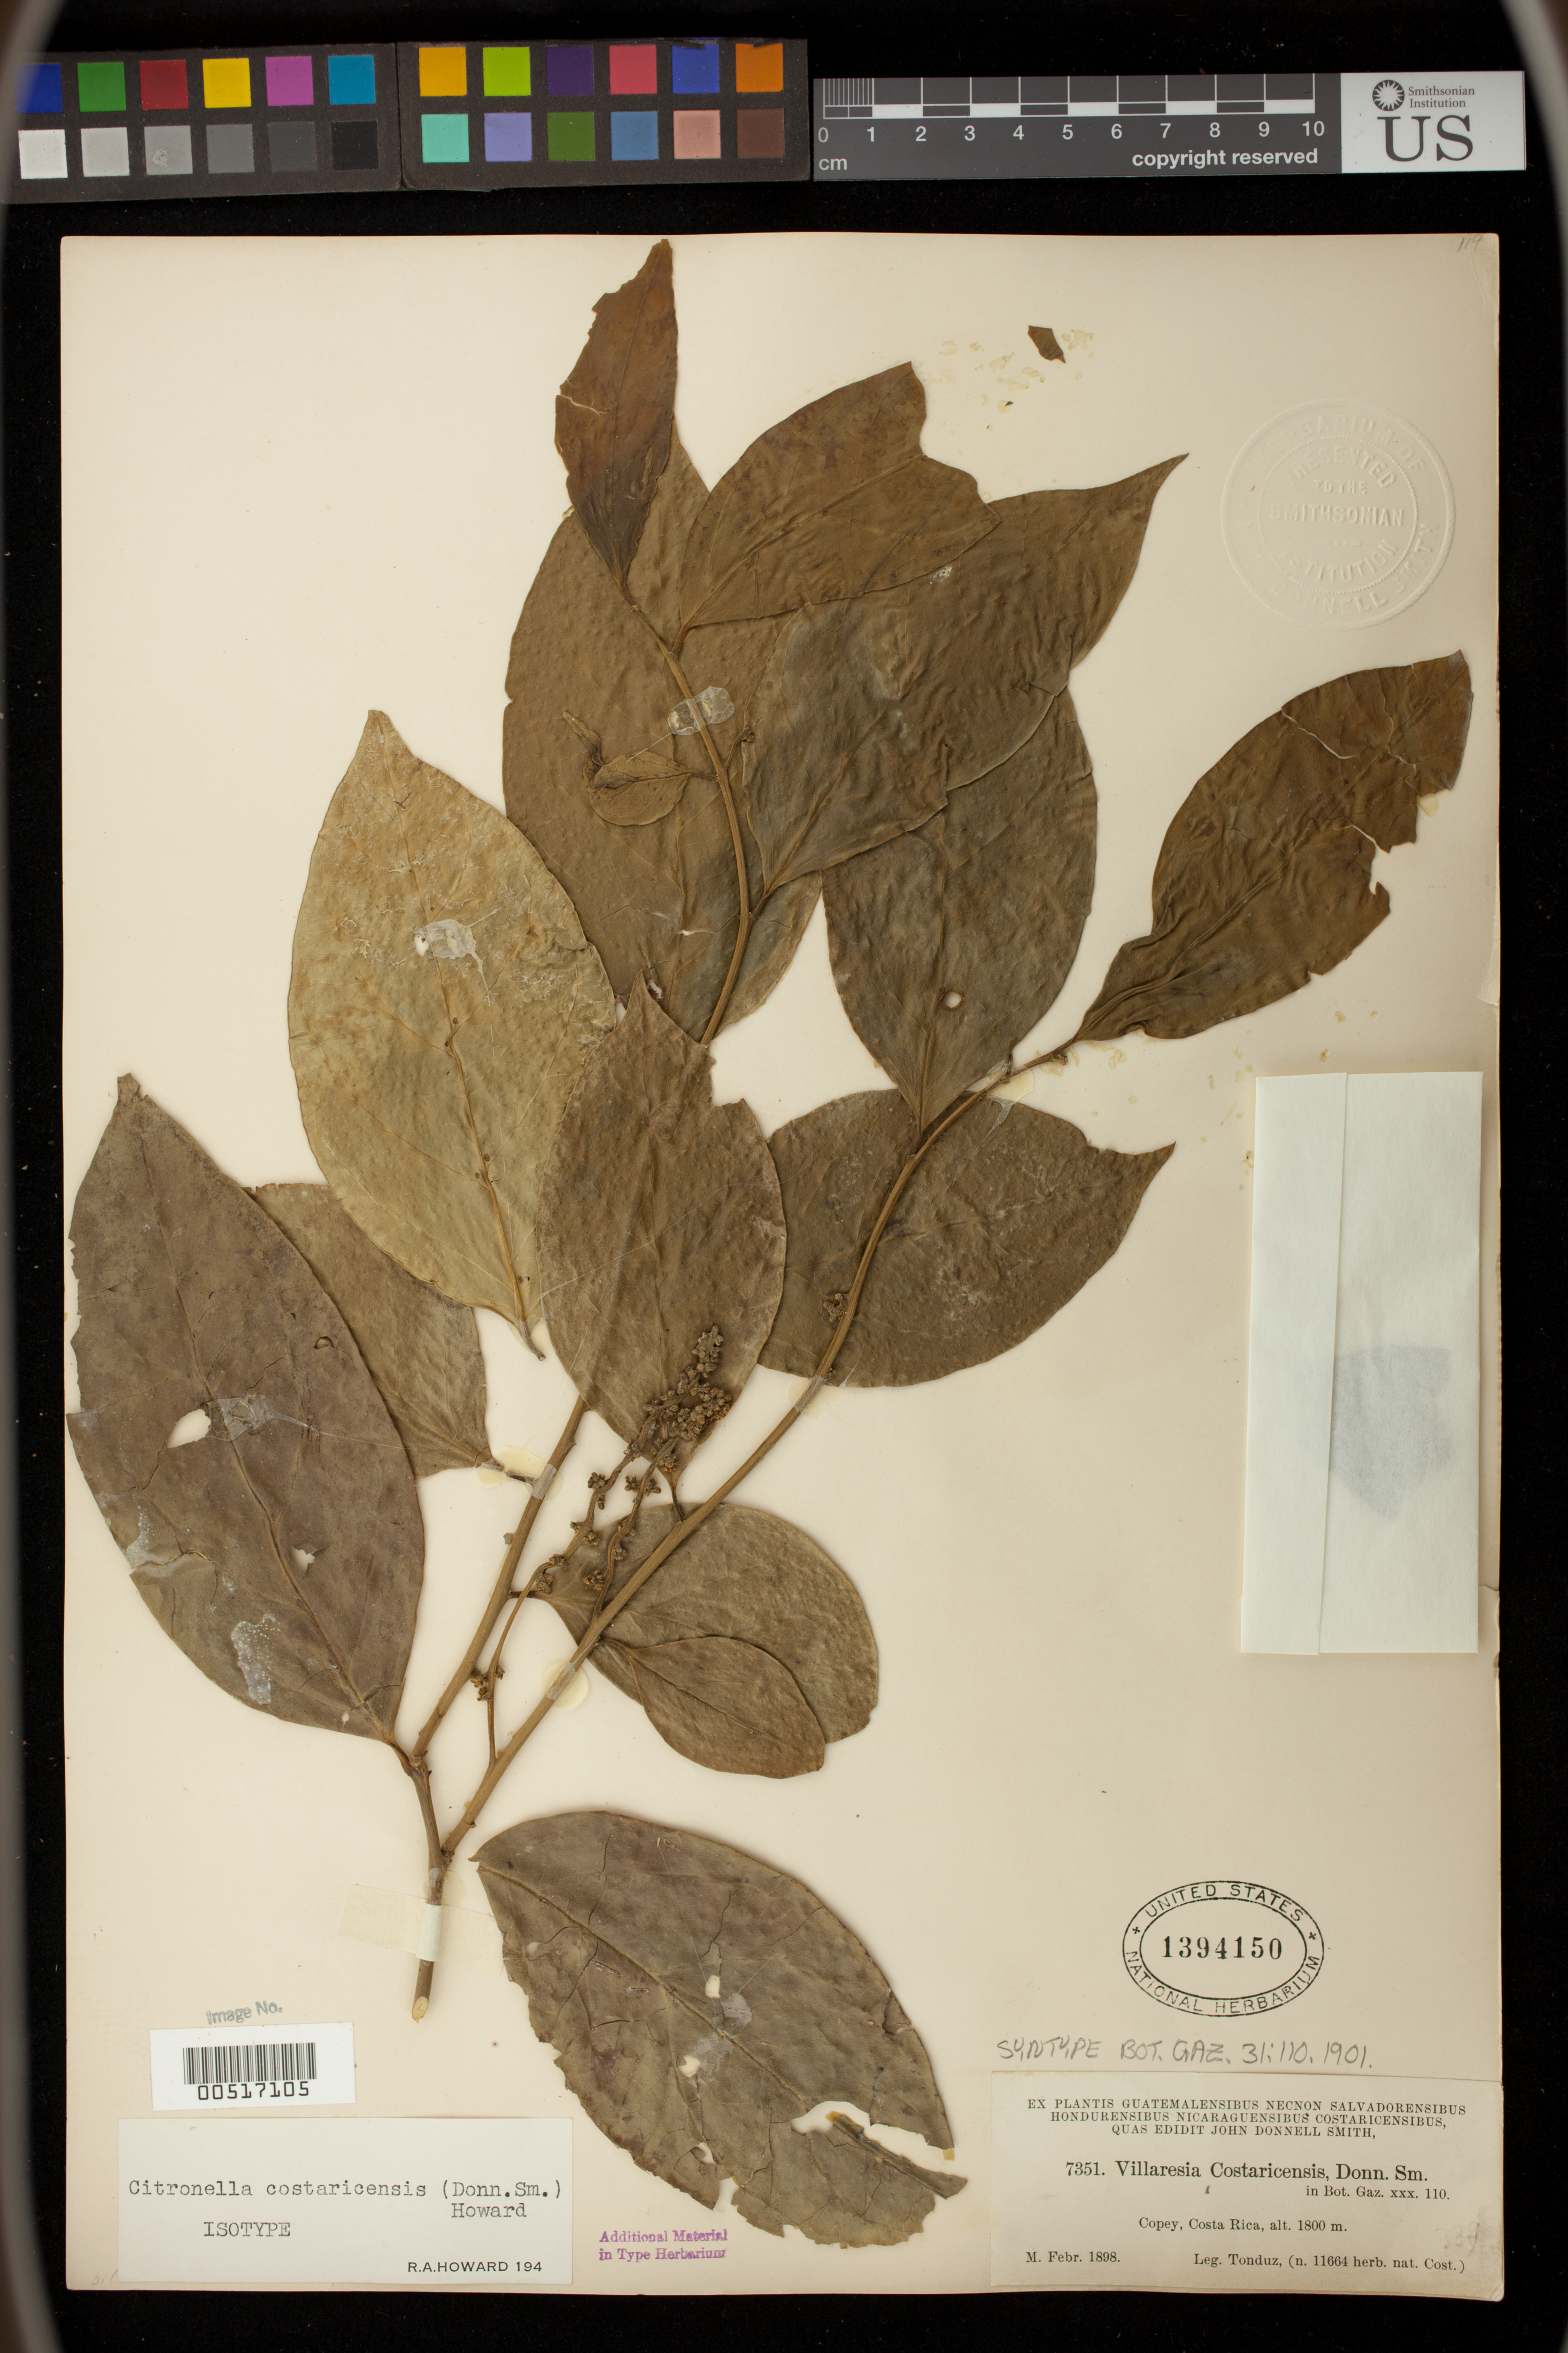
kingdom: Plantae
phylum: Tracheophyta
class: Magnoliopsida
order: Cardiopteridales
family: Cardiopteridaceae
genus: Villaresia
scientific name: Villaresia costaricensis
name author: Donn. Sm.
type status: Isolectotype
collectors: A. Tonduz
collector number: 11664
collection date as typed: Feb 1898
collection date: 1898-02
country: Costa Rica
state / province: Cartago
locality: Copey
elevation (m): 1800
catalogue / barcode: US 1394150